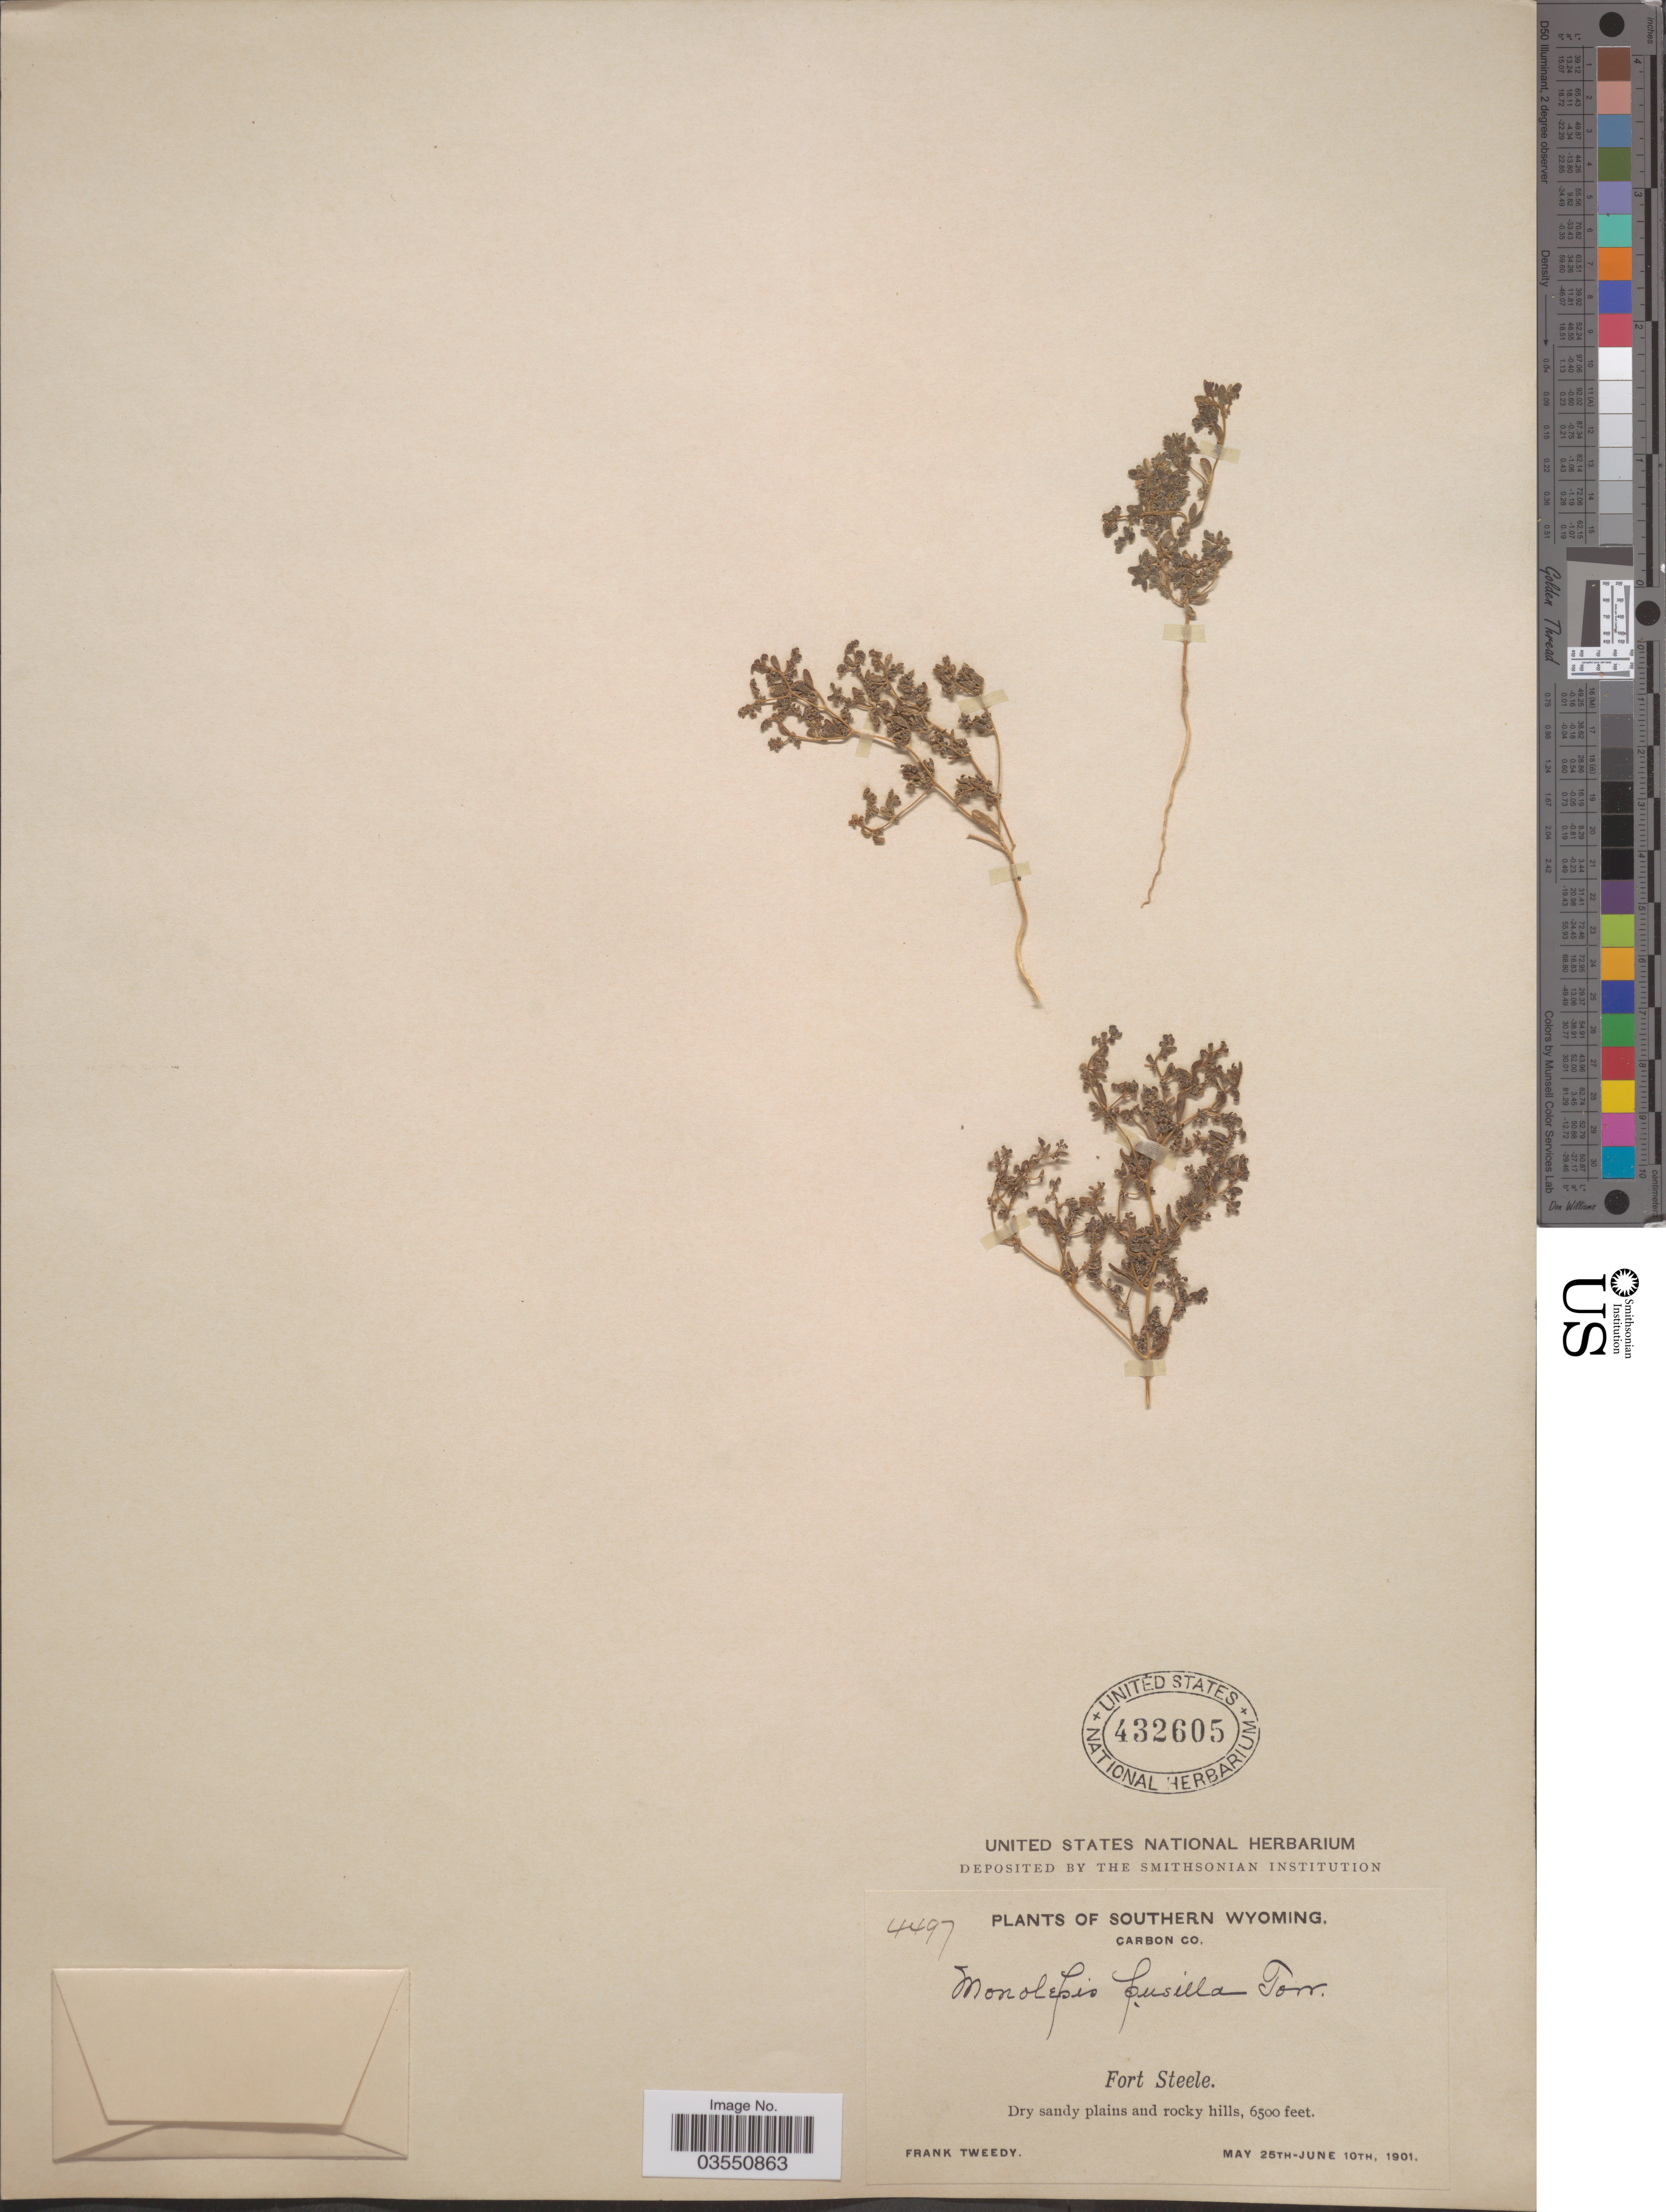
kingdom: Plantae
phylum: Tracheophyta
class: Magnoliopsida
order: Caryophyllales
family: Amaranthaceae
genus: Micromonolepis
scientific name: Micromonolepis pusilla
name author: (Torr. ex S. Watson) Ulbr.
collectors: F. Tweedy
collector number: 4497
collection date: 1901-05-25/1901-06-10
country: United States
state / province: Wyoming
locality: Southern Wyoming. Carbon Co. Fort Steele.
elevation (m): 1981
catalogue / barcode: US 432605